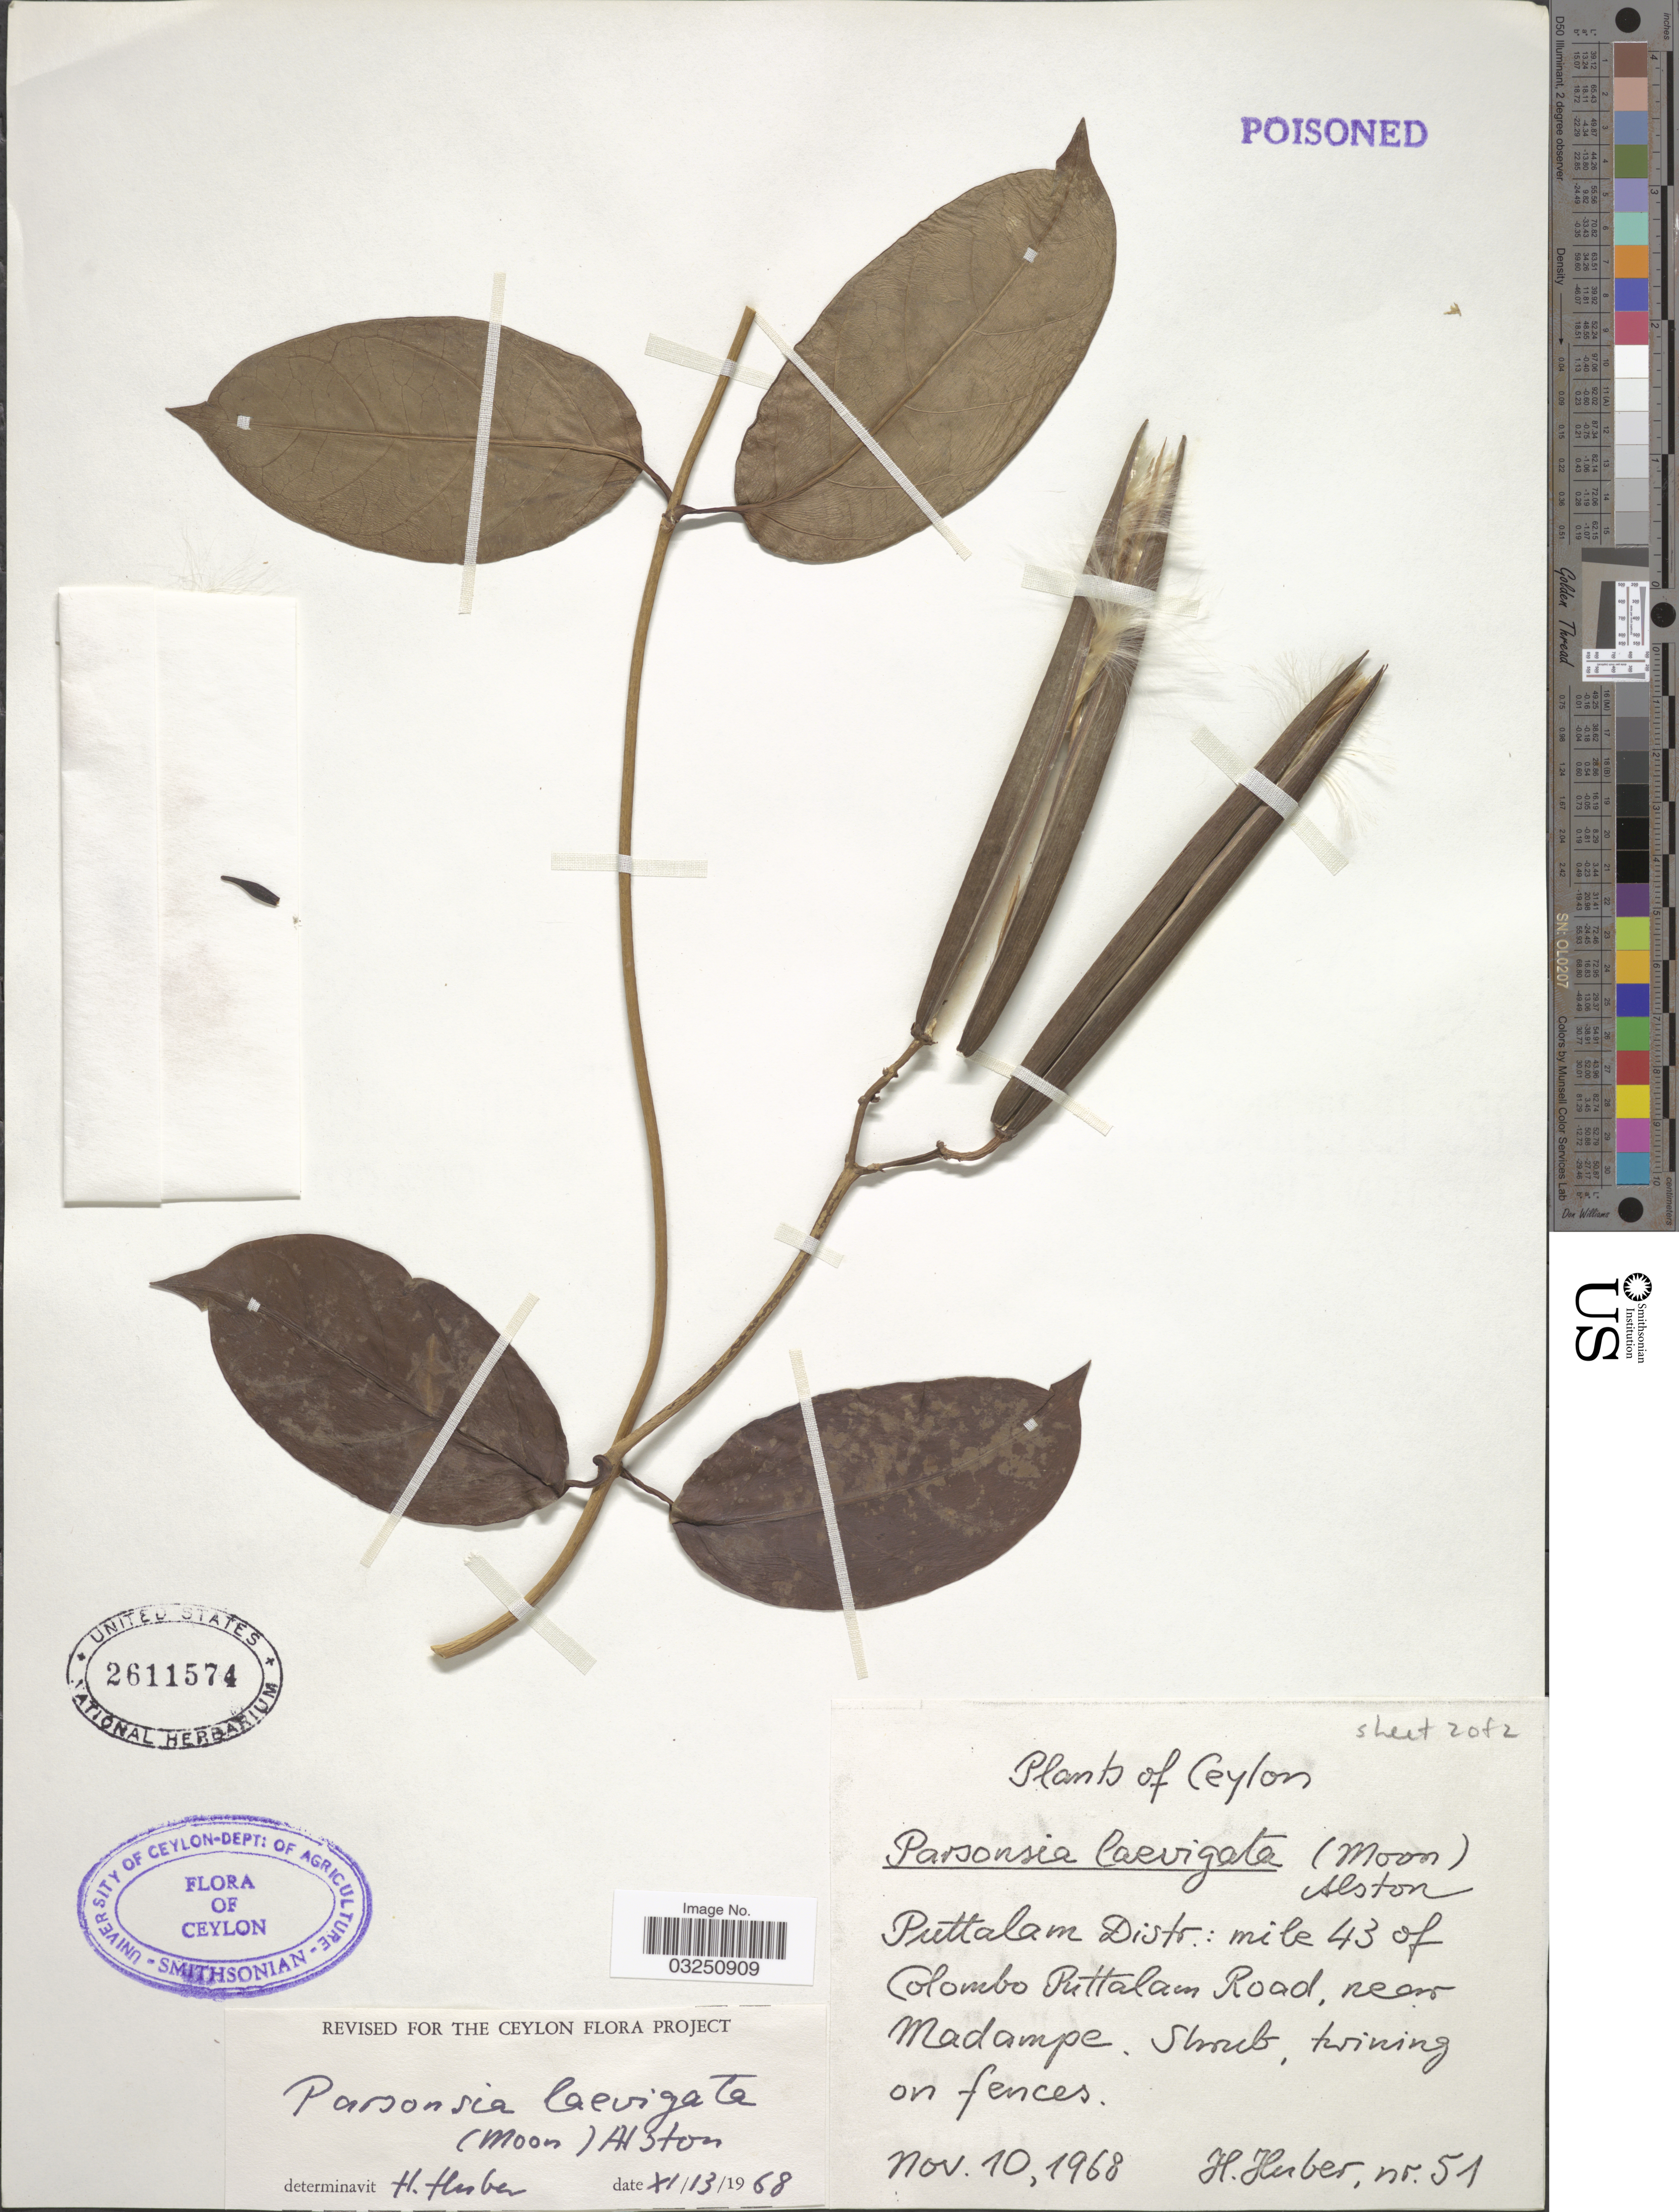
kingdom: Plantae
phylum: Tracheophyta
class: Magnoliopsida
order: Gentianales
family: Apocynaceae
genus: Parsonsia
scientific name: Parsonsia alboflavescens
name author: (Dennst.) Mabberley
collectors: H. Huber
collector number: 51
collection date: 1968-11-10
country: Sri Lanka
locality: Ceylon. Puttalam Distr.: mile 43 of Colombo Puttalam Road, near Madampe.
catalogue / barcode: US 2611574